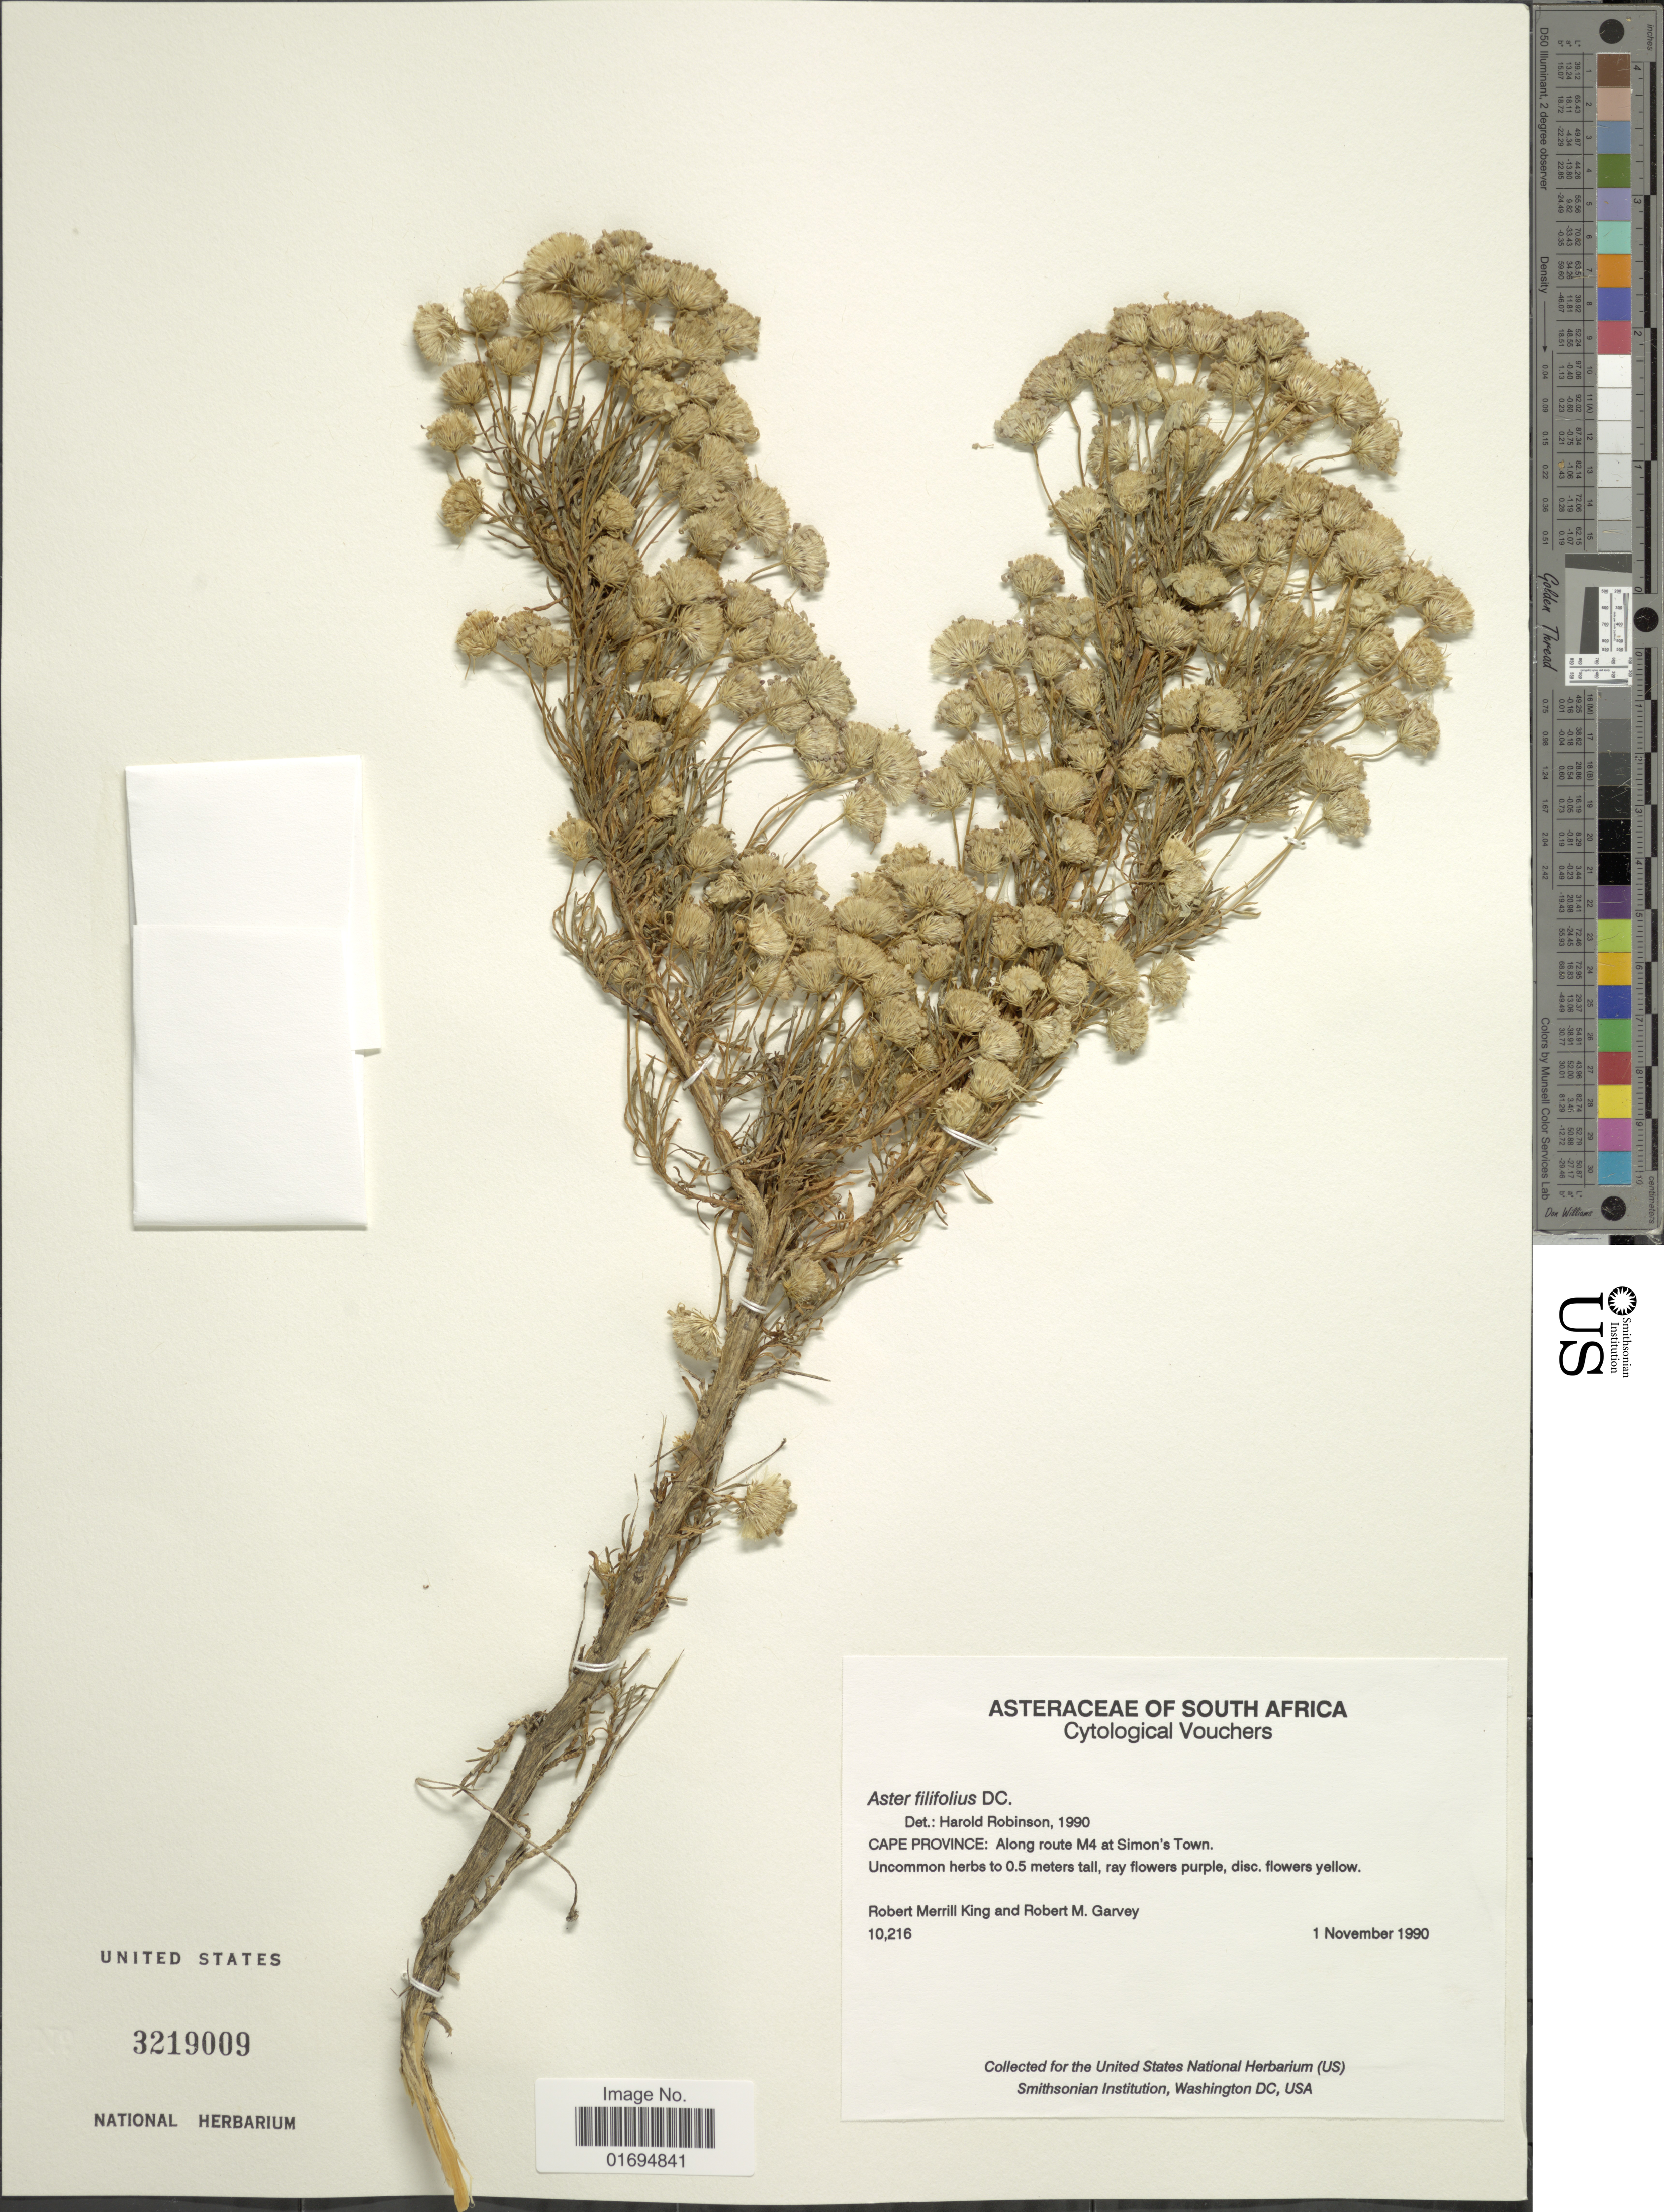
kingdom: Plantae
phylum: Tracheophyta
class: Magnoliopsida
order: Asterales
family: Asteraceae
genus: Felicia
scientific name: Felicia filifolia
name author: (Vent.) Burtt Davy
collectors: R. M. King & R. Garvey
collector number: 10216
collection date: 1990-11-01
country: South Africa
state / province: Western Cape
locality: Cape Province: Along route M4 at Simon's Town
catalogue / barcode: US 3219009